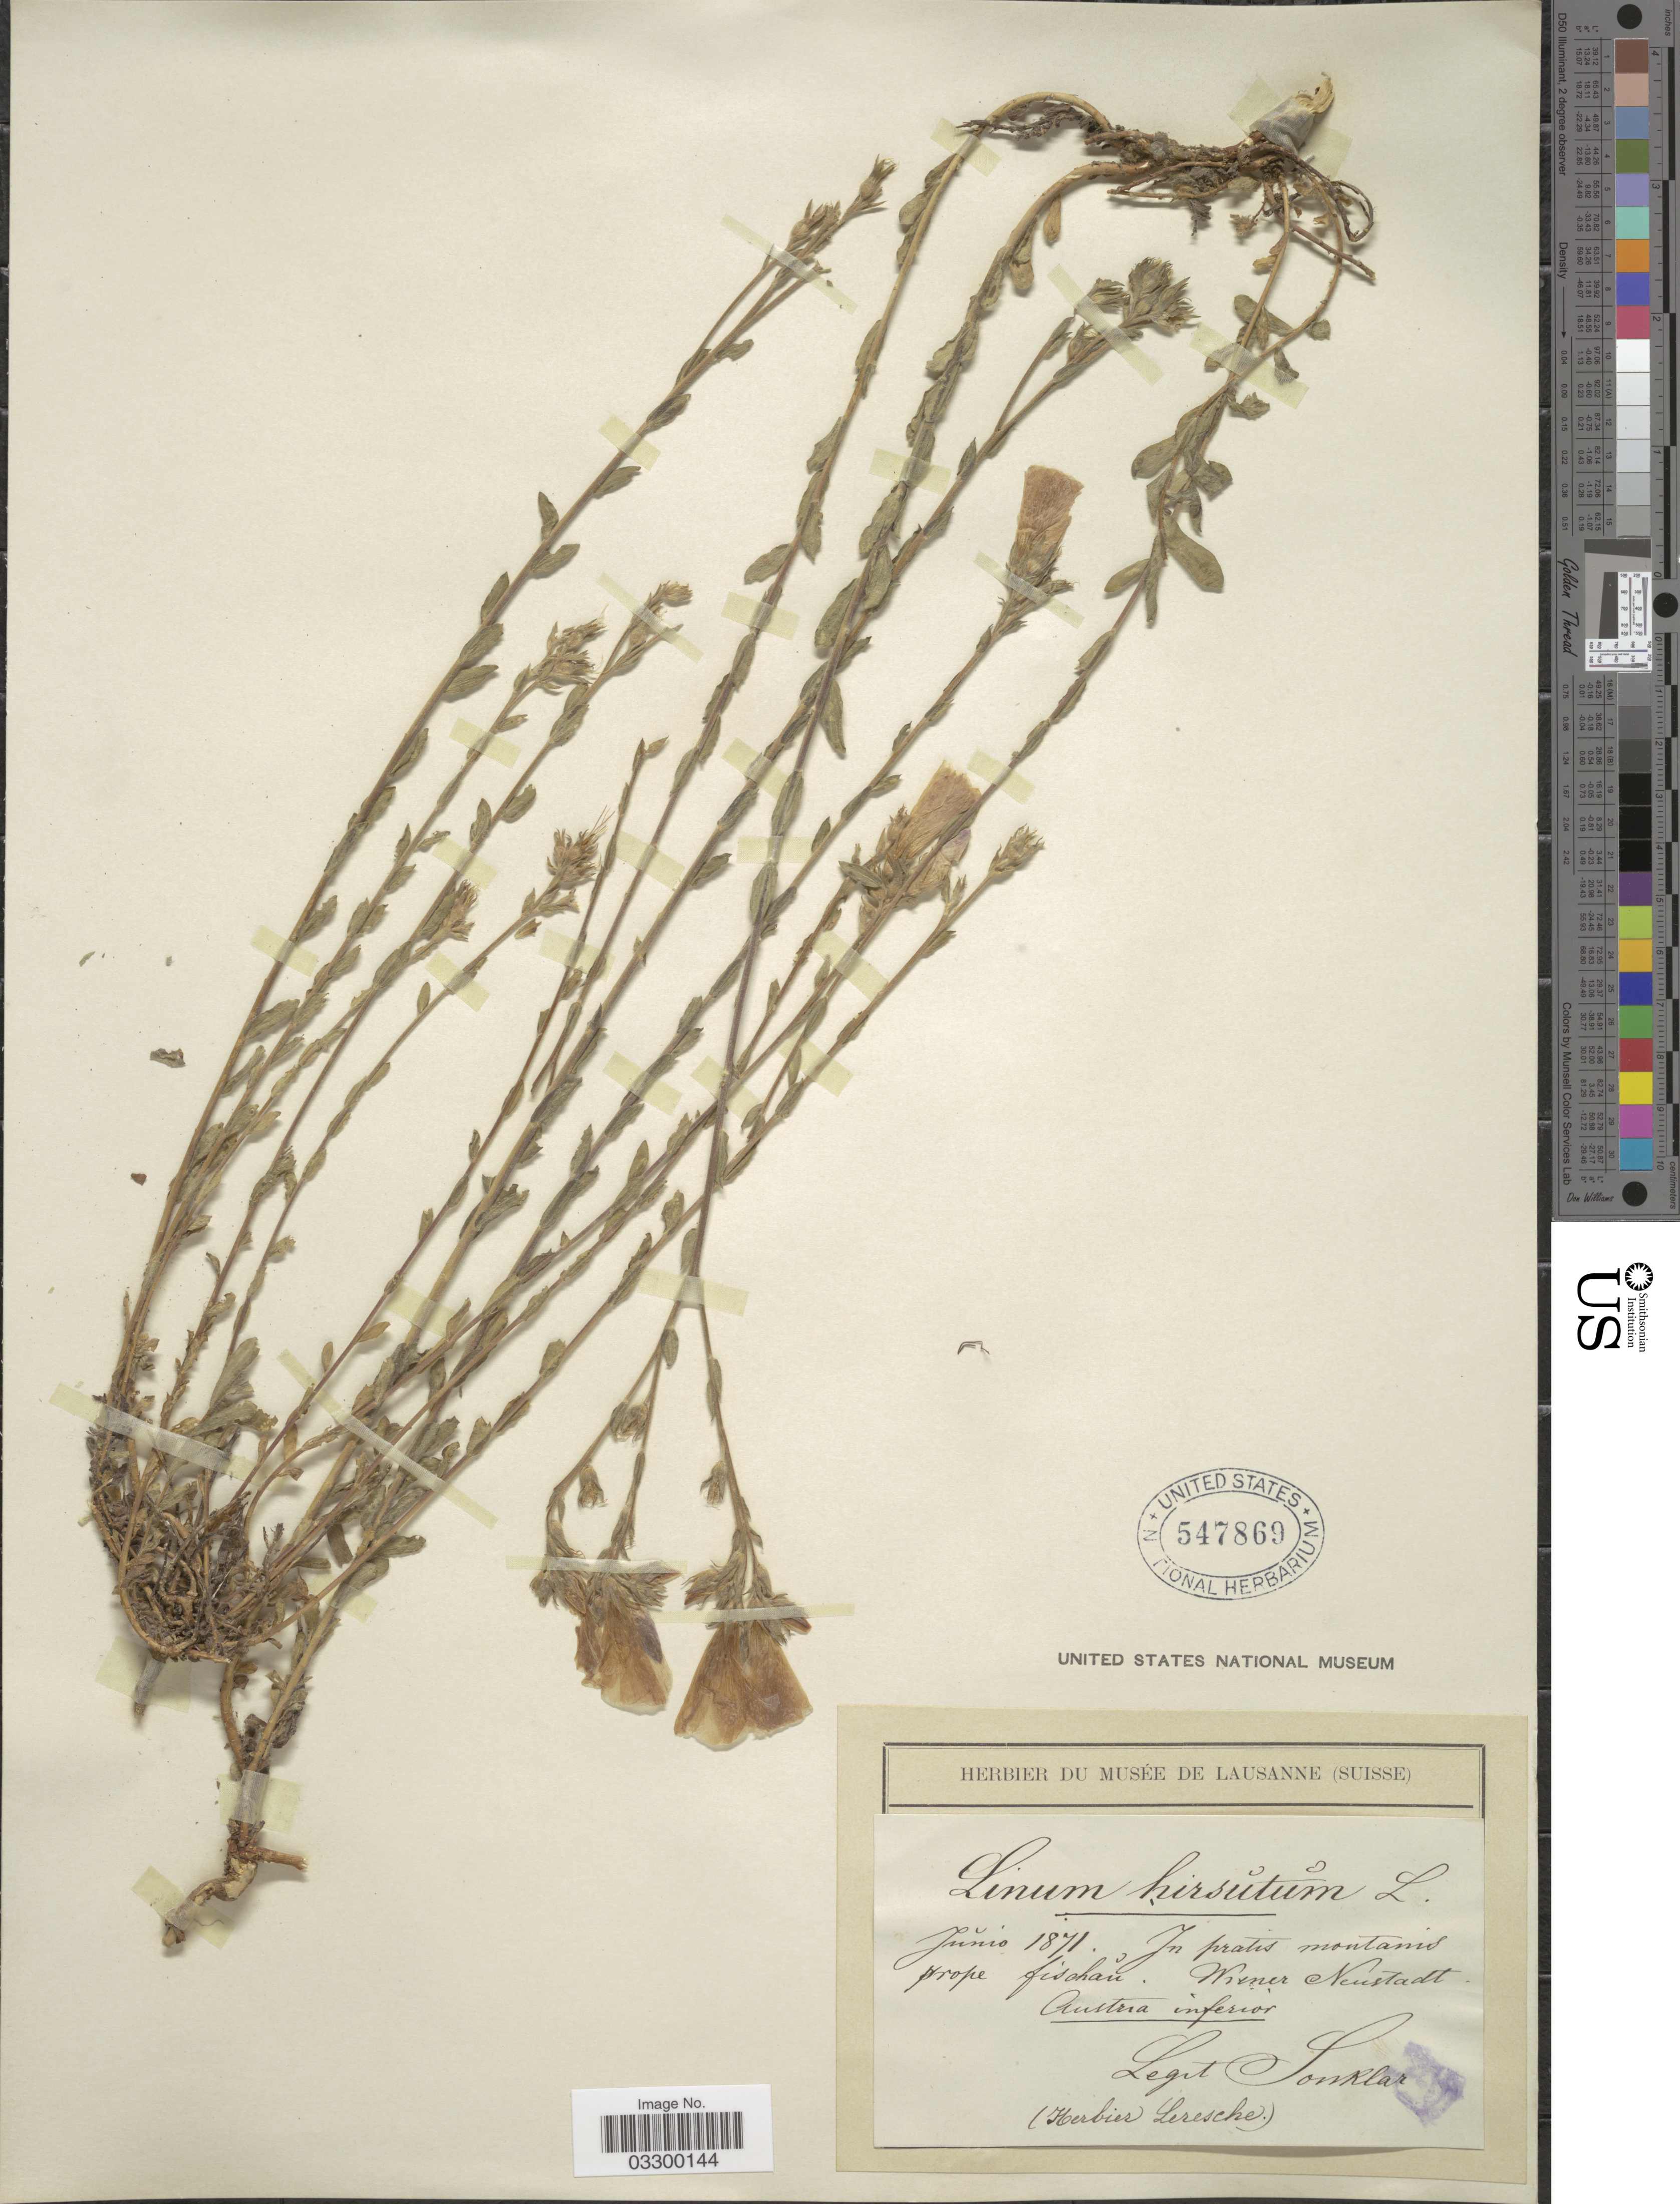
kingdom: Plantae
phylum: Tracheophyta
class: Magnoliopsida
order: Malpighiales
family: Linaceae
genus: Linum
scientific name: Linum hirsutum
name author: L.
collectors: Sonklar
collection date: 1871-06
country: Austria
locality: In pratis montanis prope fischan. [interpreted] Wiener Neustadt. Austria inferior.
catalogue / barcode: US 547869